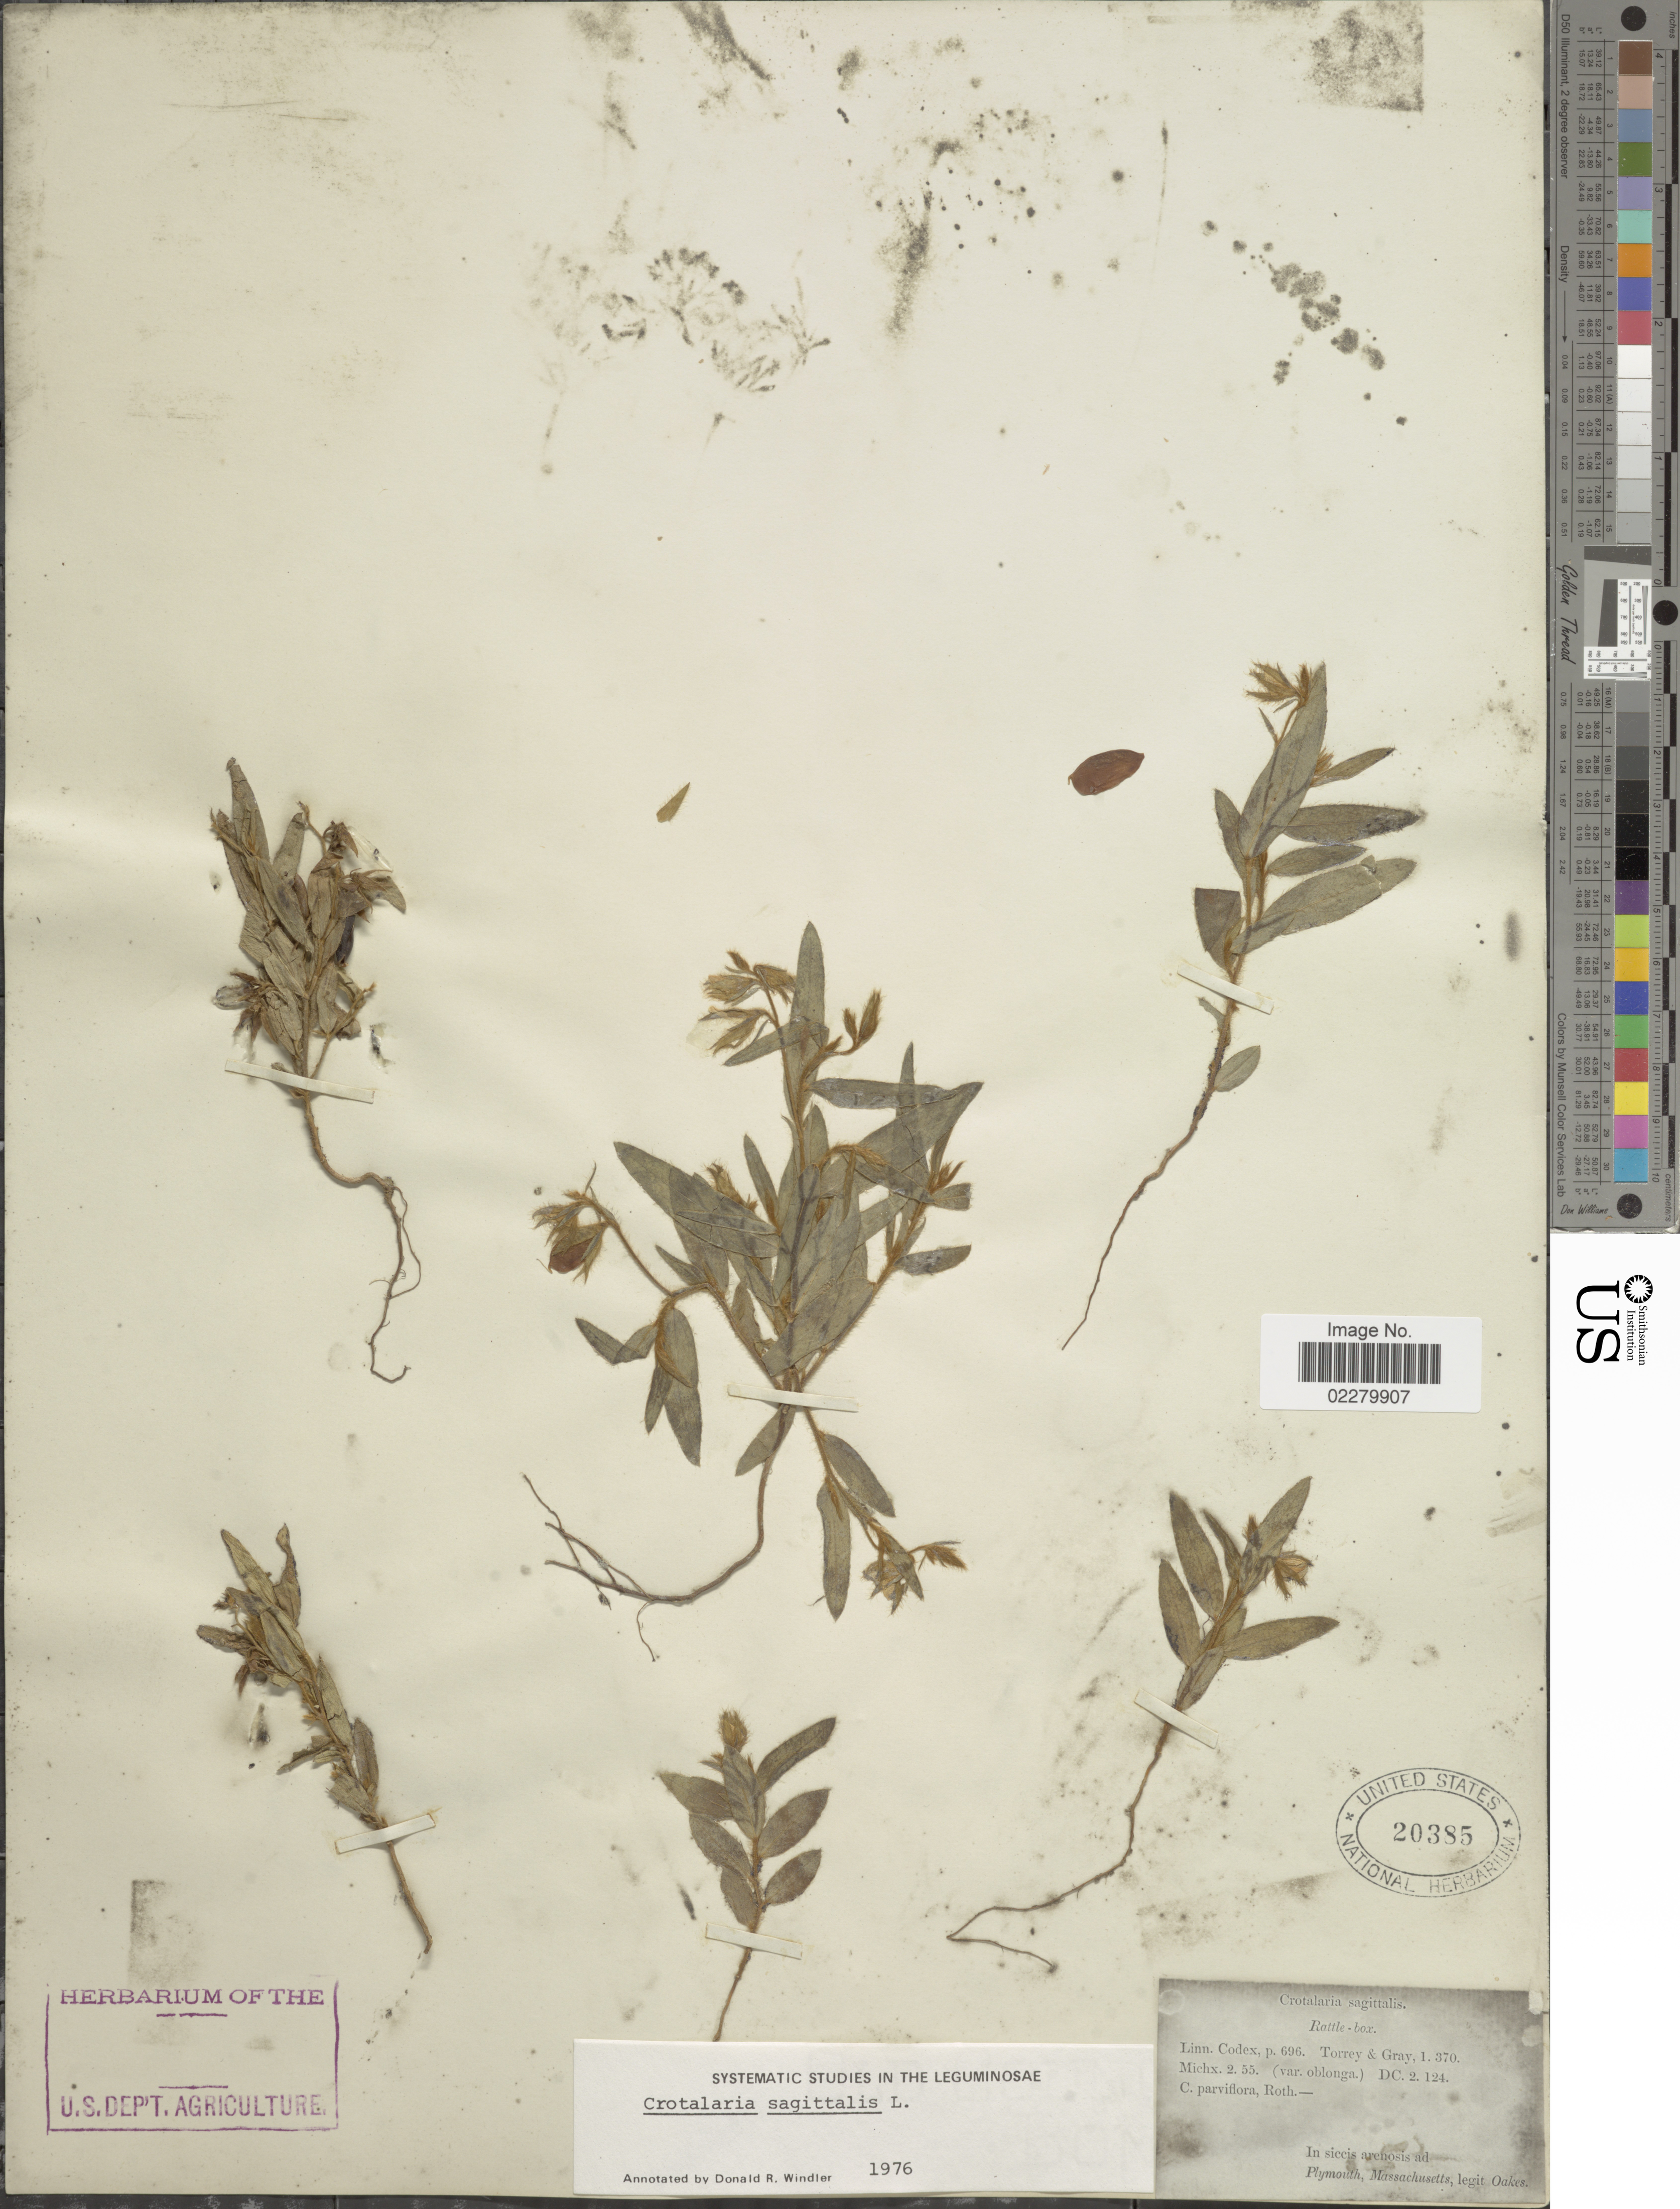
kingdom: Plantae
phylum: Tracheophyta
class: Magnoliopsida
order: Fabales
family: Fabaceae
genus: Crotalaria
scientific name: Crotalaria sagittalis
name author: L.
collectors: -. Oakes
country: United States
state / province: Massachusetts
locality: In siccis arenosis ad Plymouth, Massachusetts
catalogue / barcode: US 20385